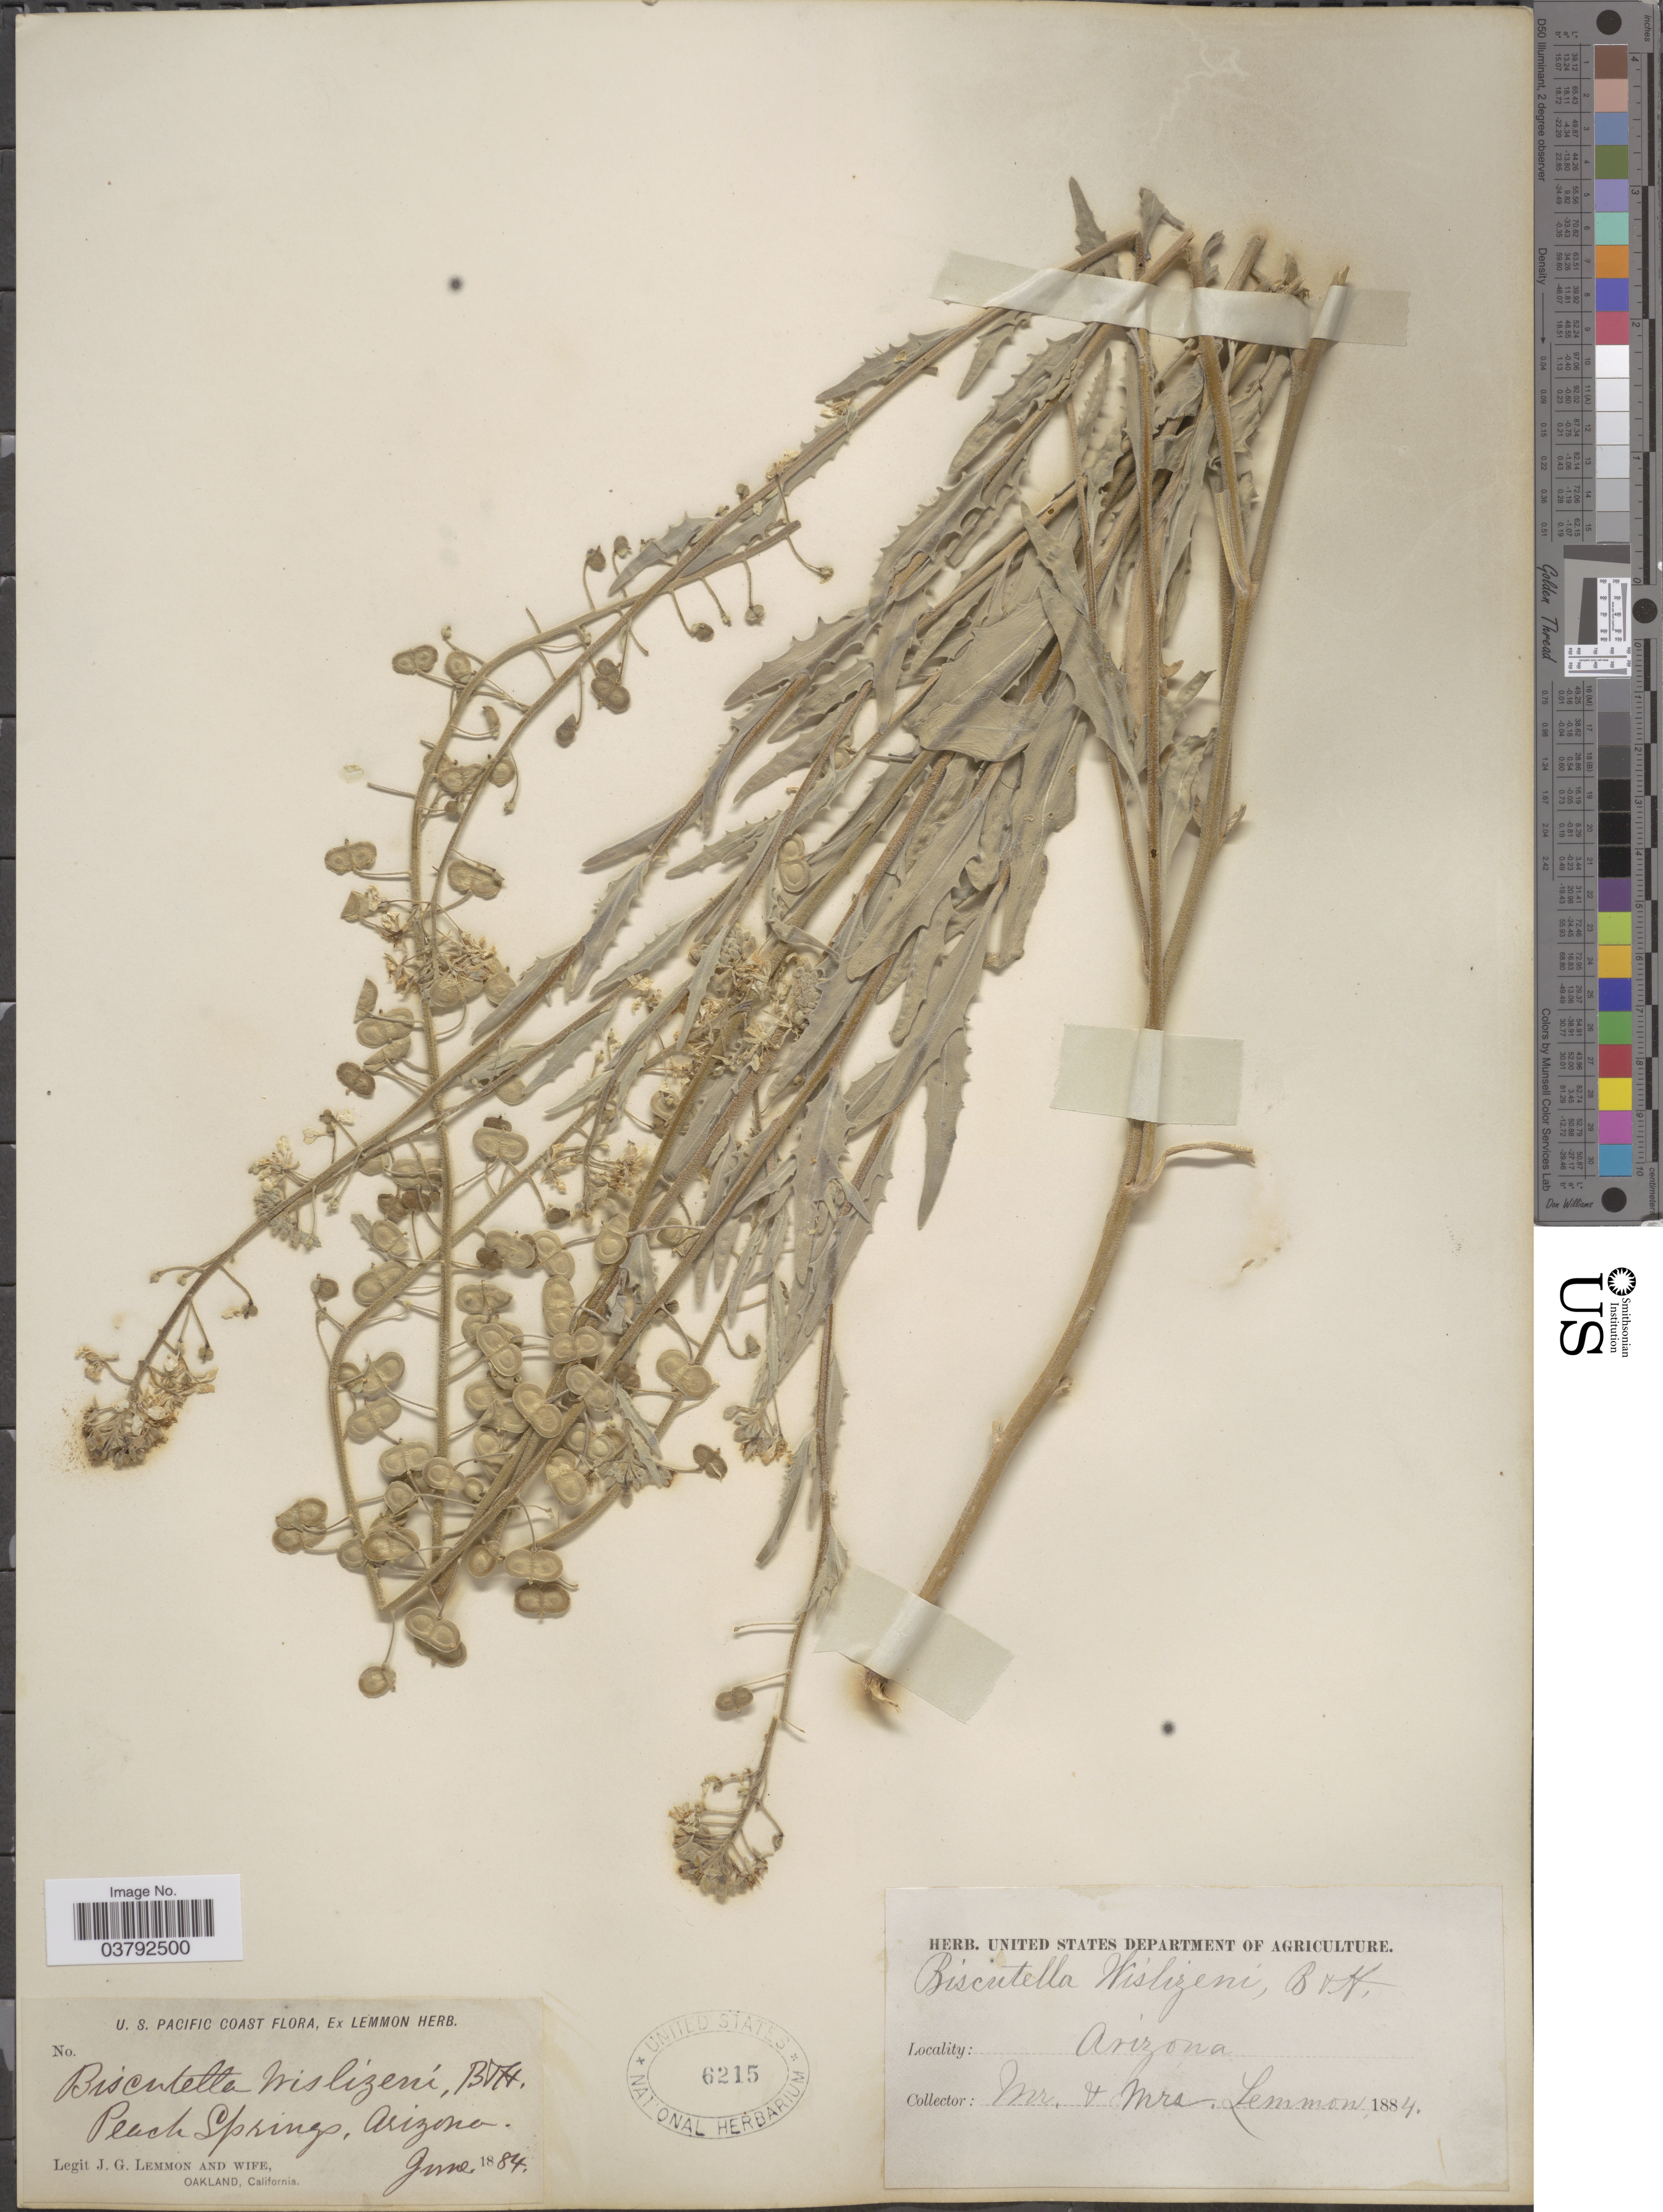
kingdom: Plantae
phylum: Tracheophyta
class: Magnoliopsida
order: Brassicales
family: Brassicaceae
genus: Dithyrea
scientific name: Dithyrea wislizeni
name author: Engelm.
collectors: J. Lemmon & Mrs. J. G. Lemmon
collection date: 1884-06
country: United States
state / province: Arizona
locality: Peach Springs.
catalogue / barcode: US 6215